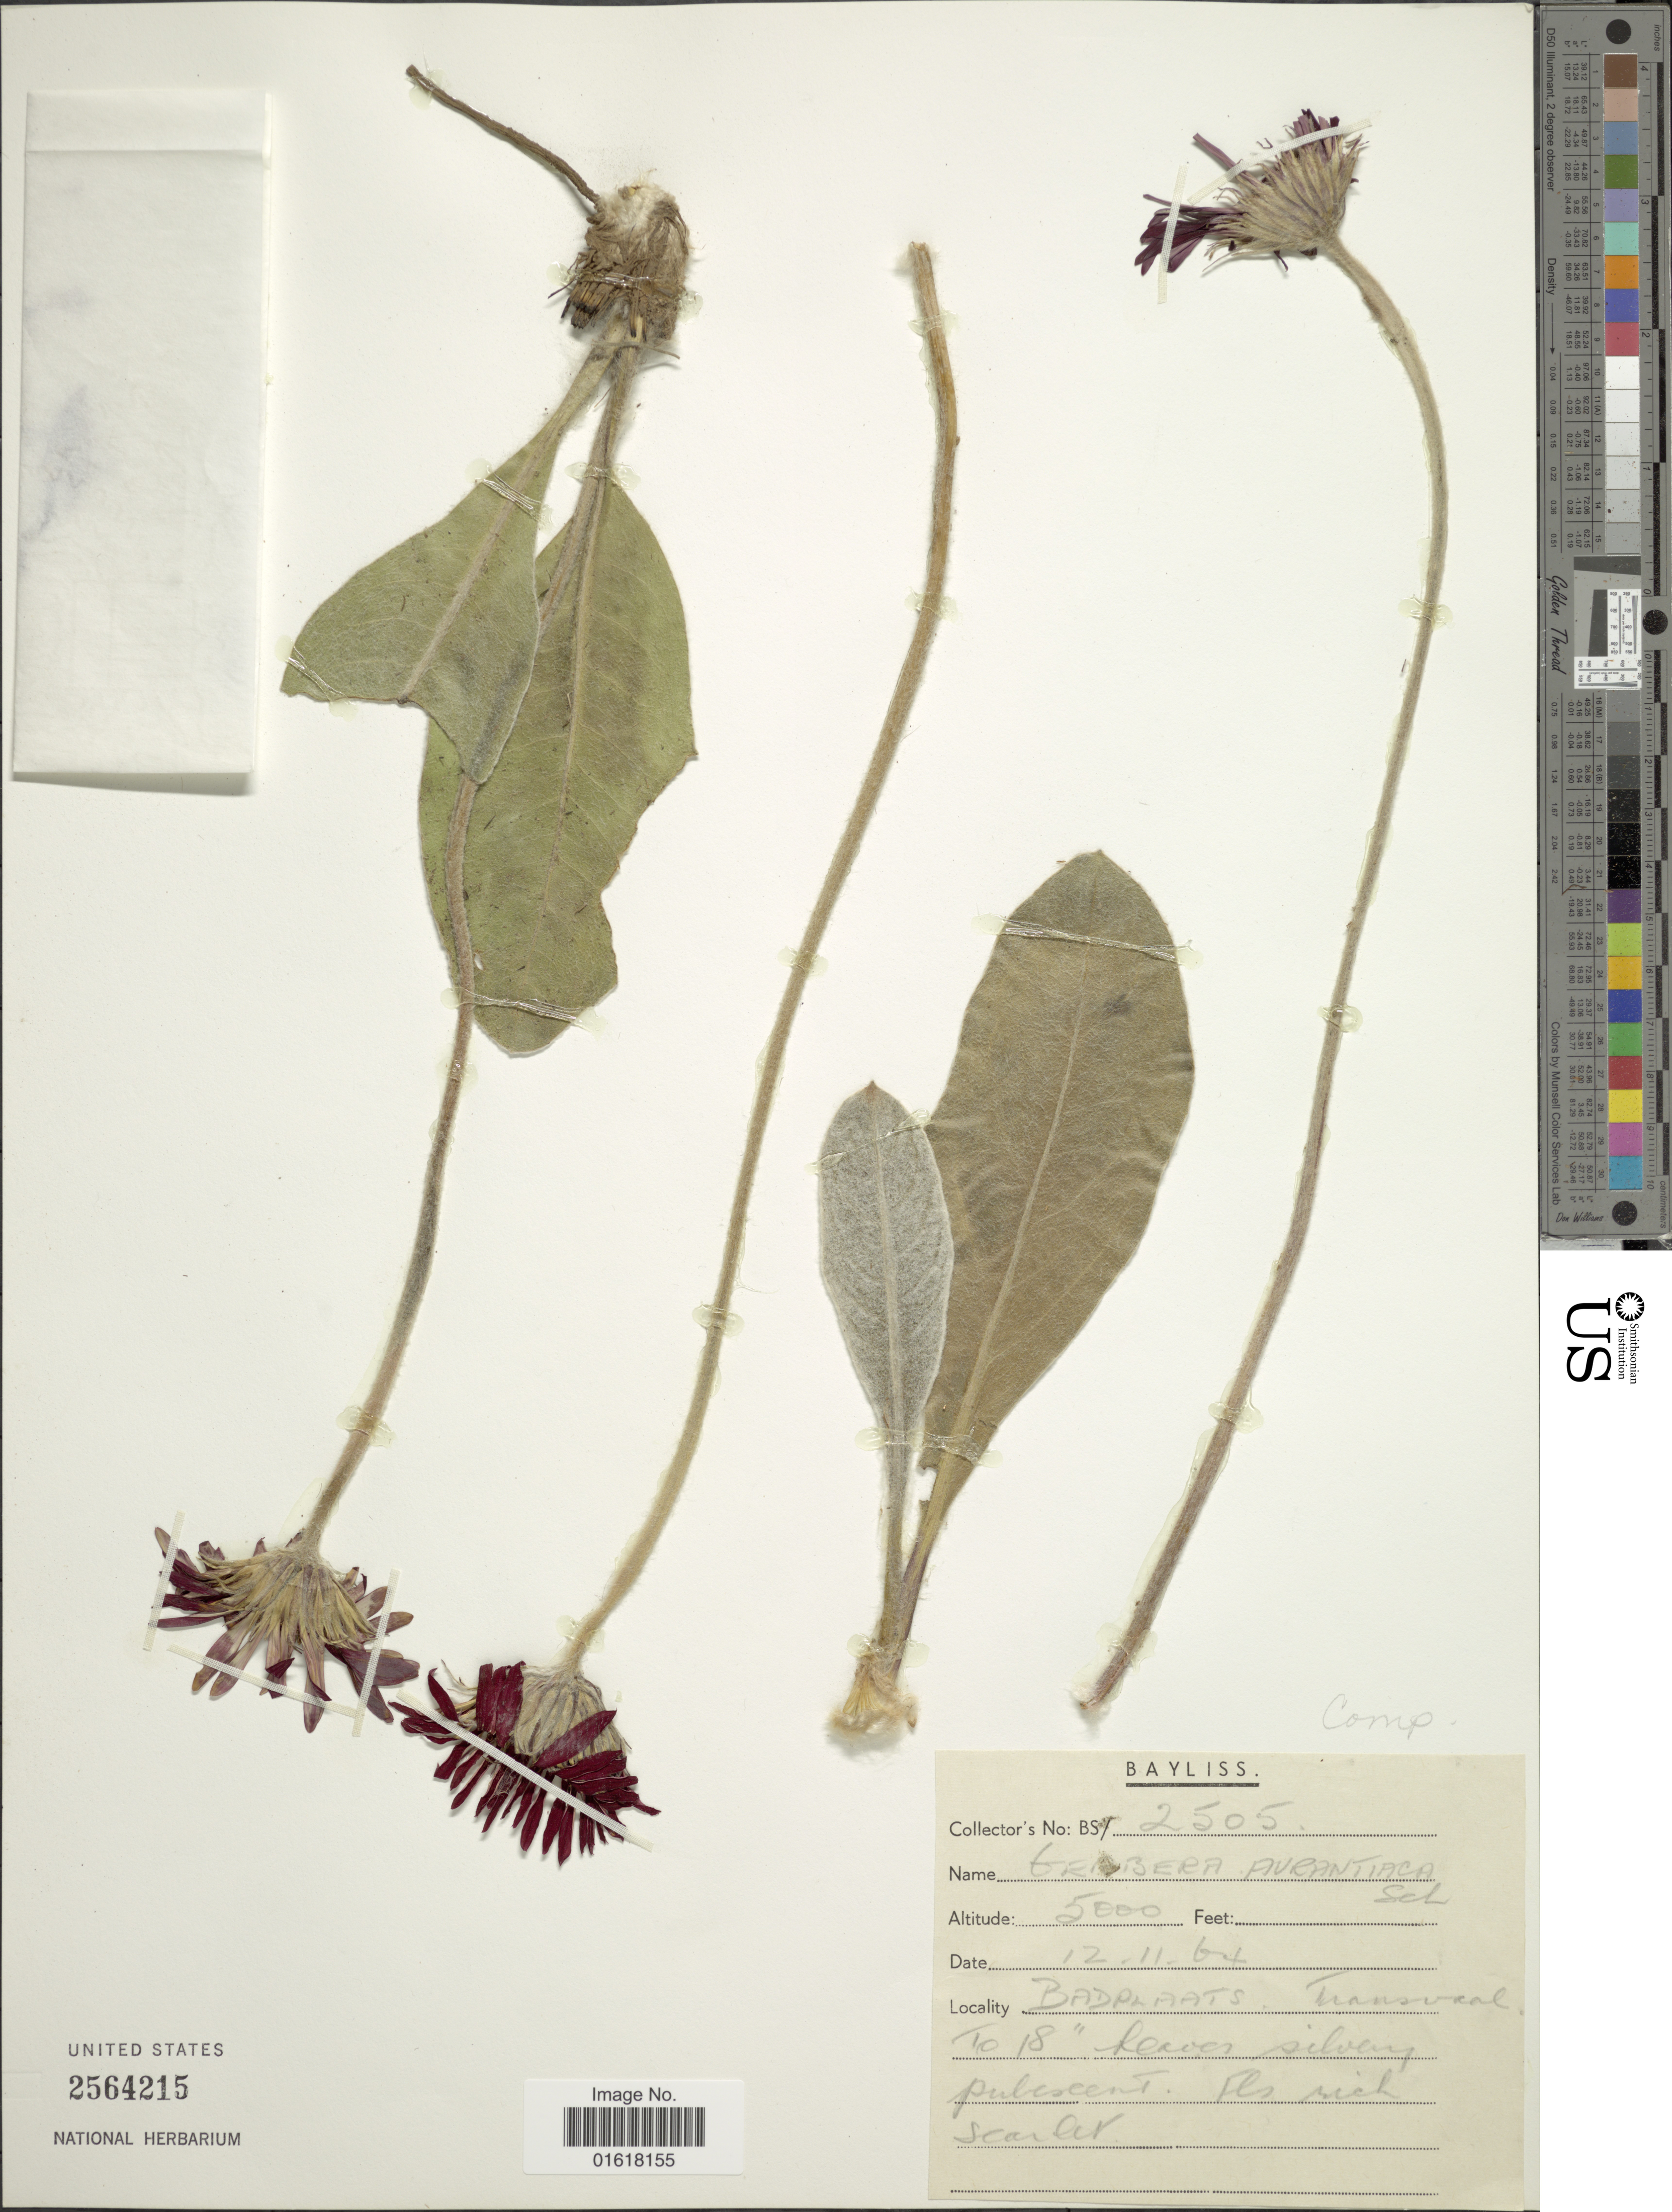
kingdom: Plantae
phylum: Tracheophyta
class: Magnoliopsida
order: Asterales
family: Asteraceae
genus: Gerbera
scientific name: Gerbera aurantiaca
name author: Sch. Bip.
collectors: R. Bayliss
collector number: BS/2505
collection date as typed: Transcribed d/m/y: 12/11/64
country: South Africa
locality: Badplaats. Transvaal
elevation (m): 1524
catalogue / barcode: US 2564215